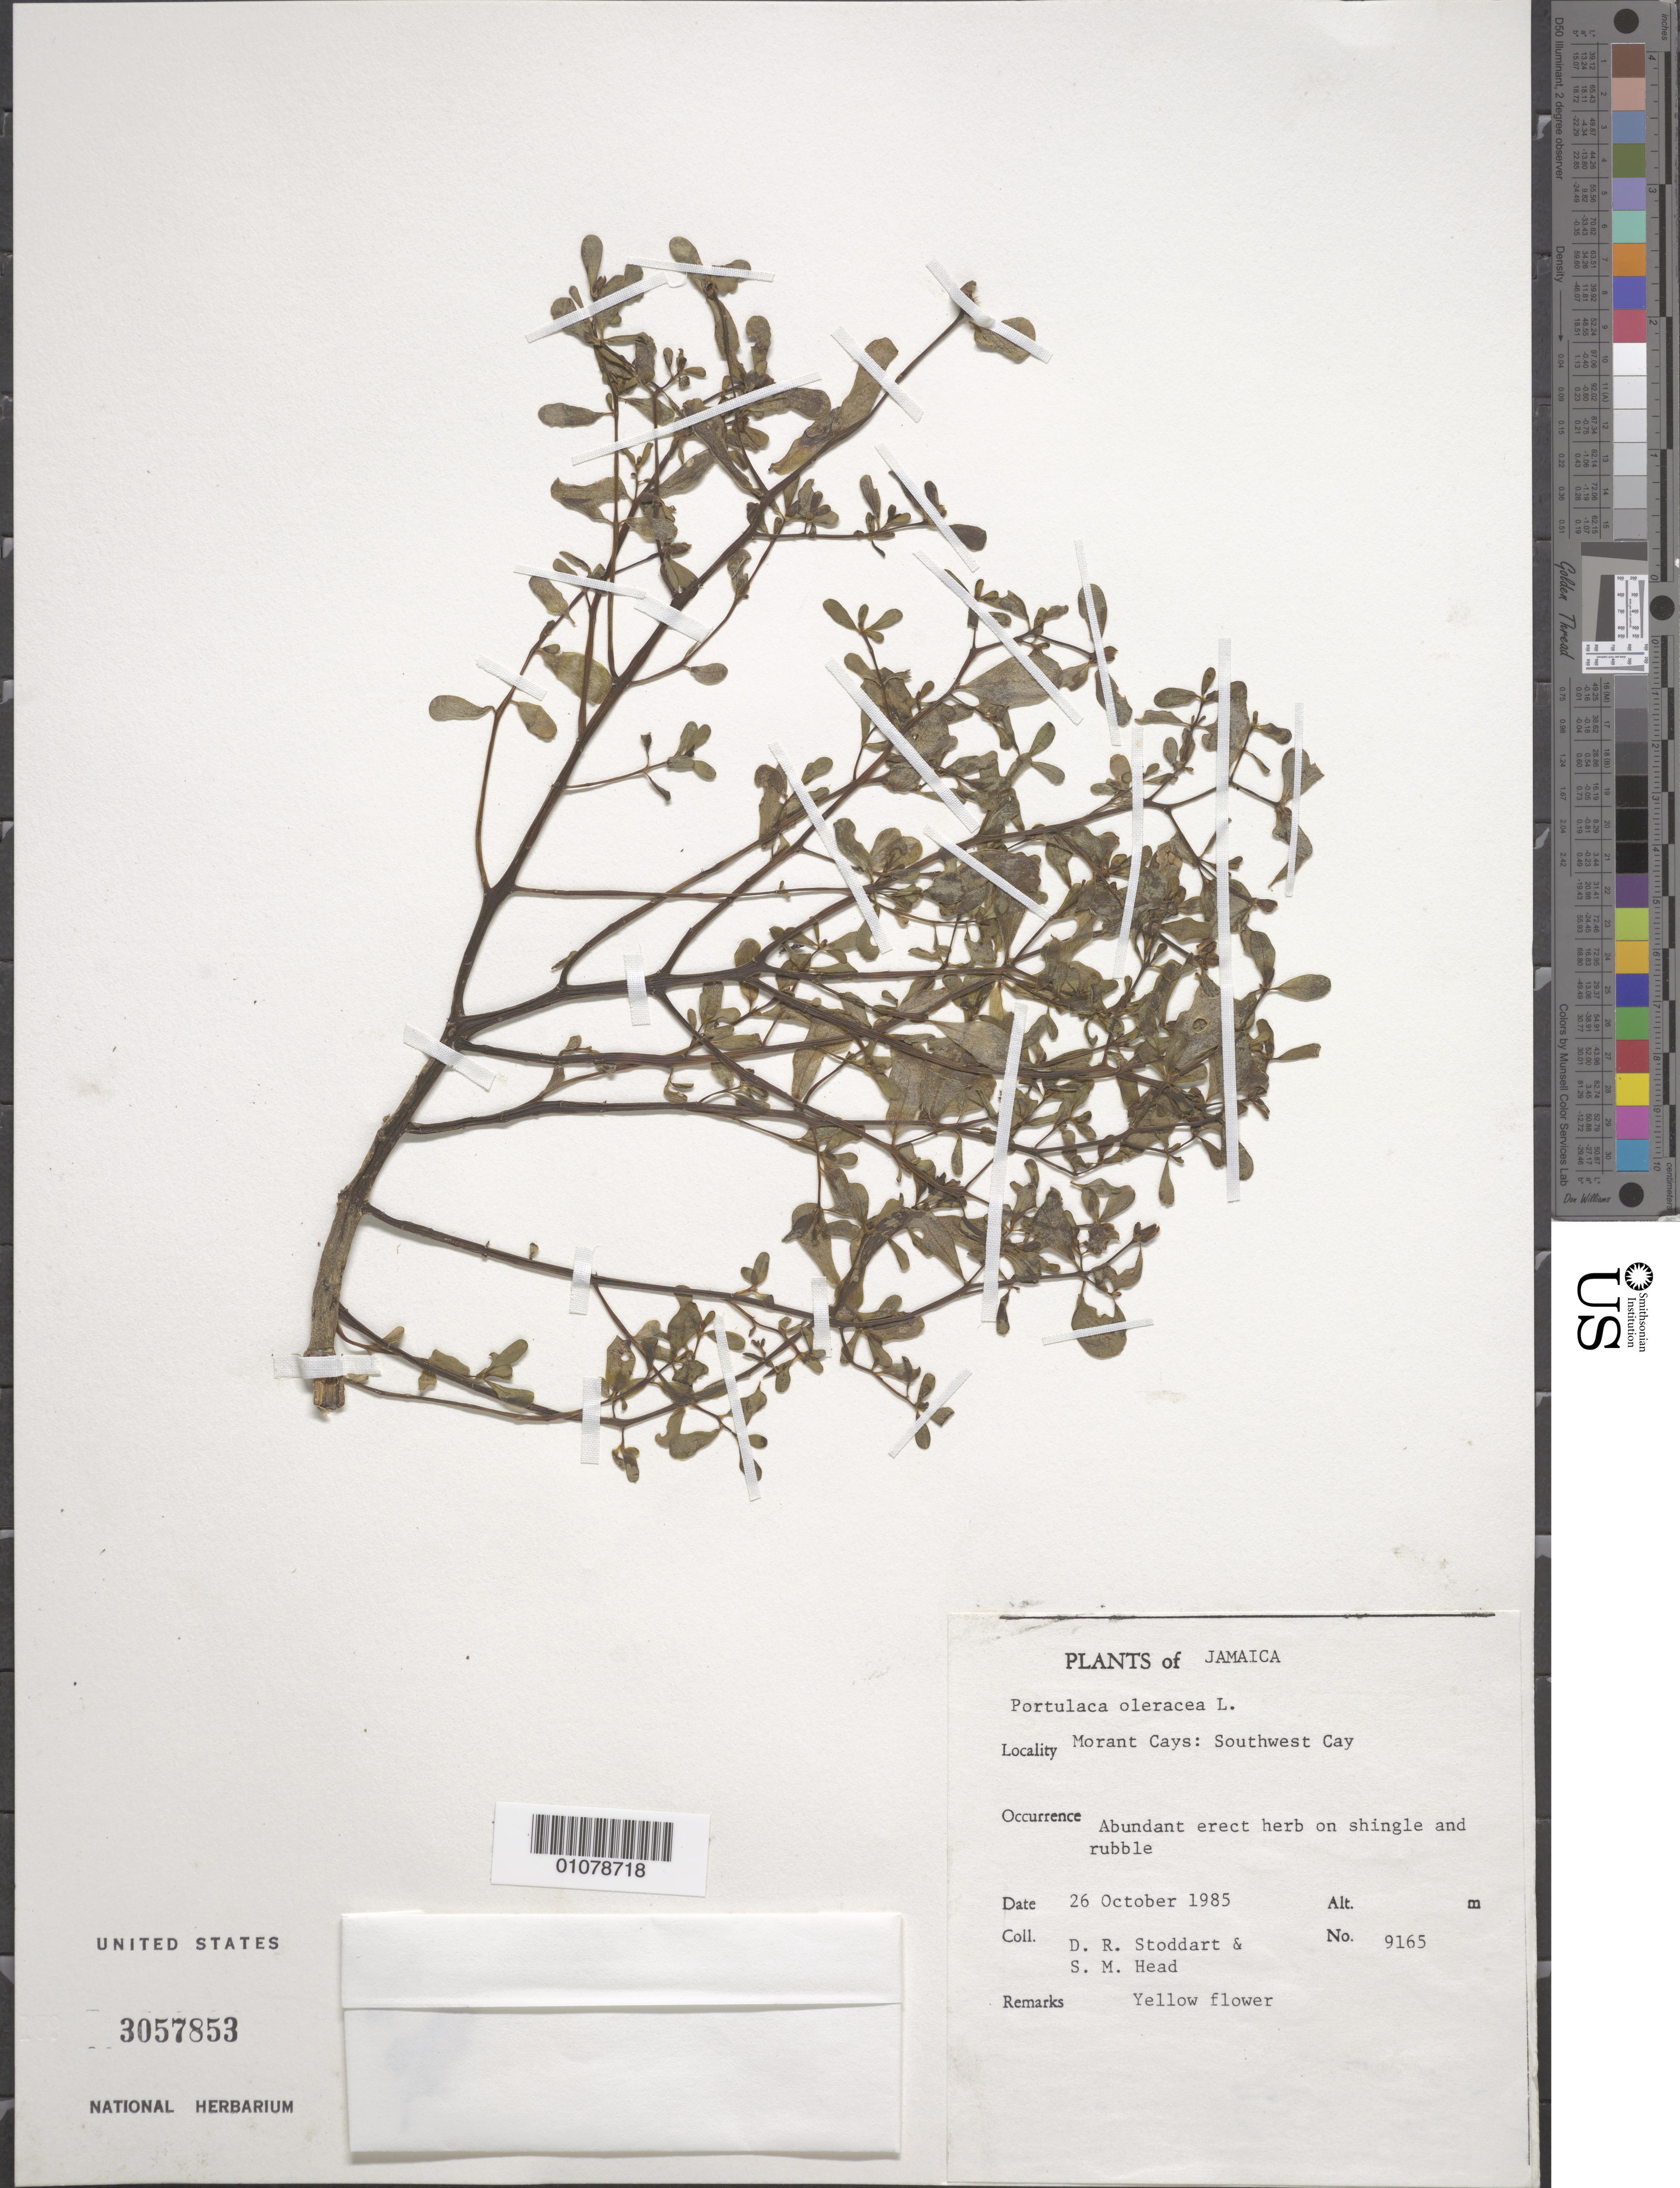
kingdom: Plantae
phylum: Tracheophyta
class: Magnoliopsida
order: Caryophyllales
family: Portulacaceae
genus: Portulaca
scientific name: Portulaca oleracea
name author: L.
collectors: D. R. Stoddart & S. Head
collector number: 9165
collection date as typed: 26 Oct 1985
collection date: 1985-10-26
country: Jamaica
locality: Morant Cays: Southwest Cay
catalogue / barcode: US 3056853